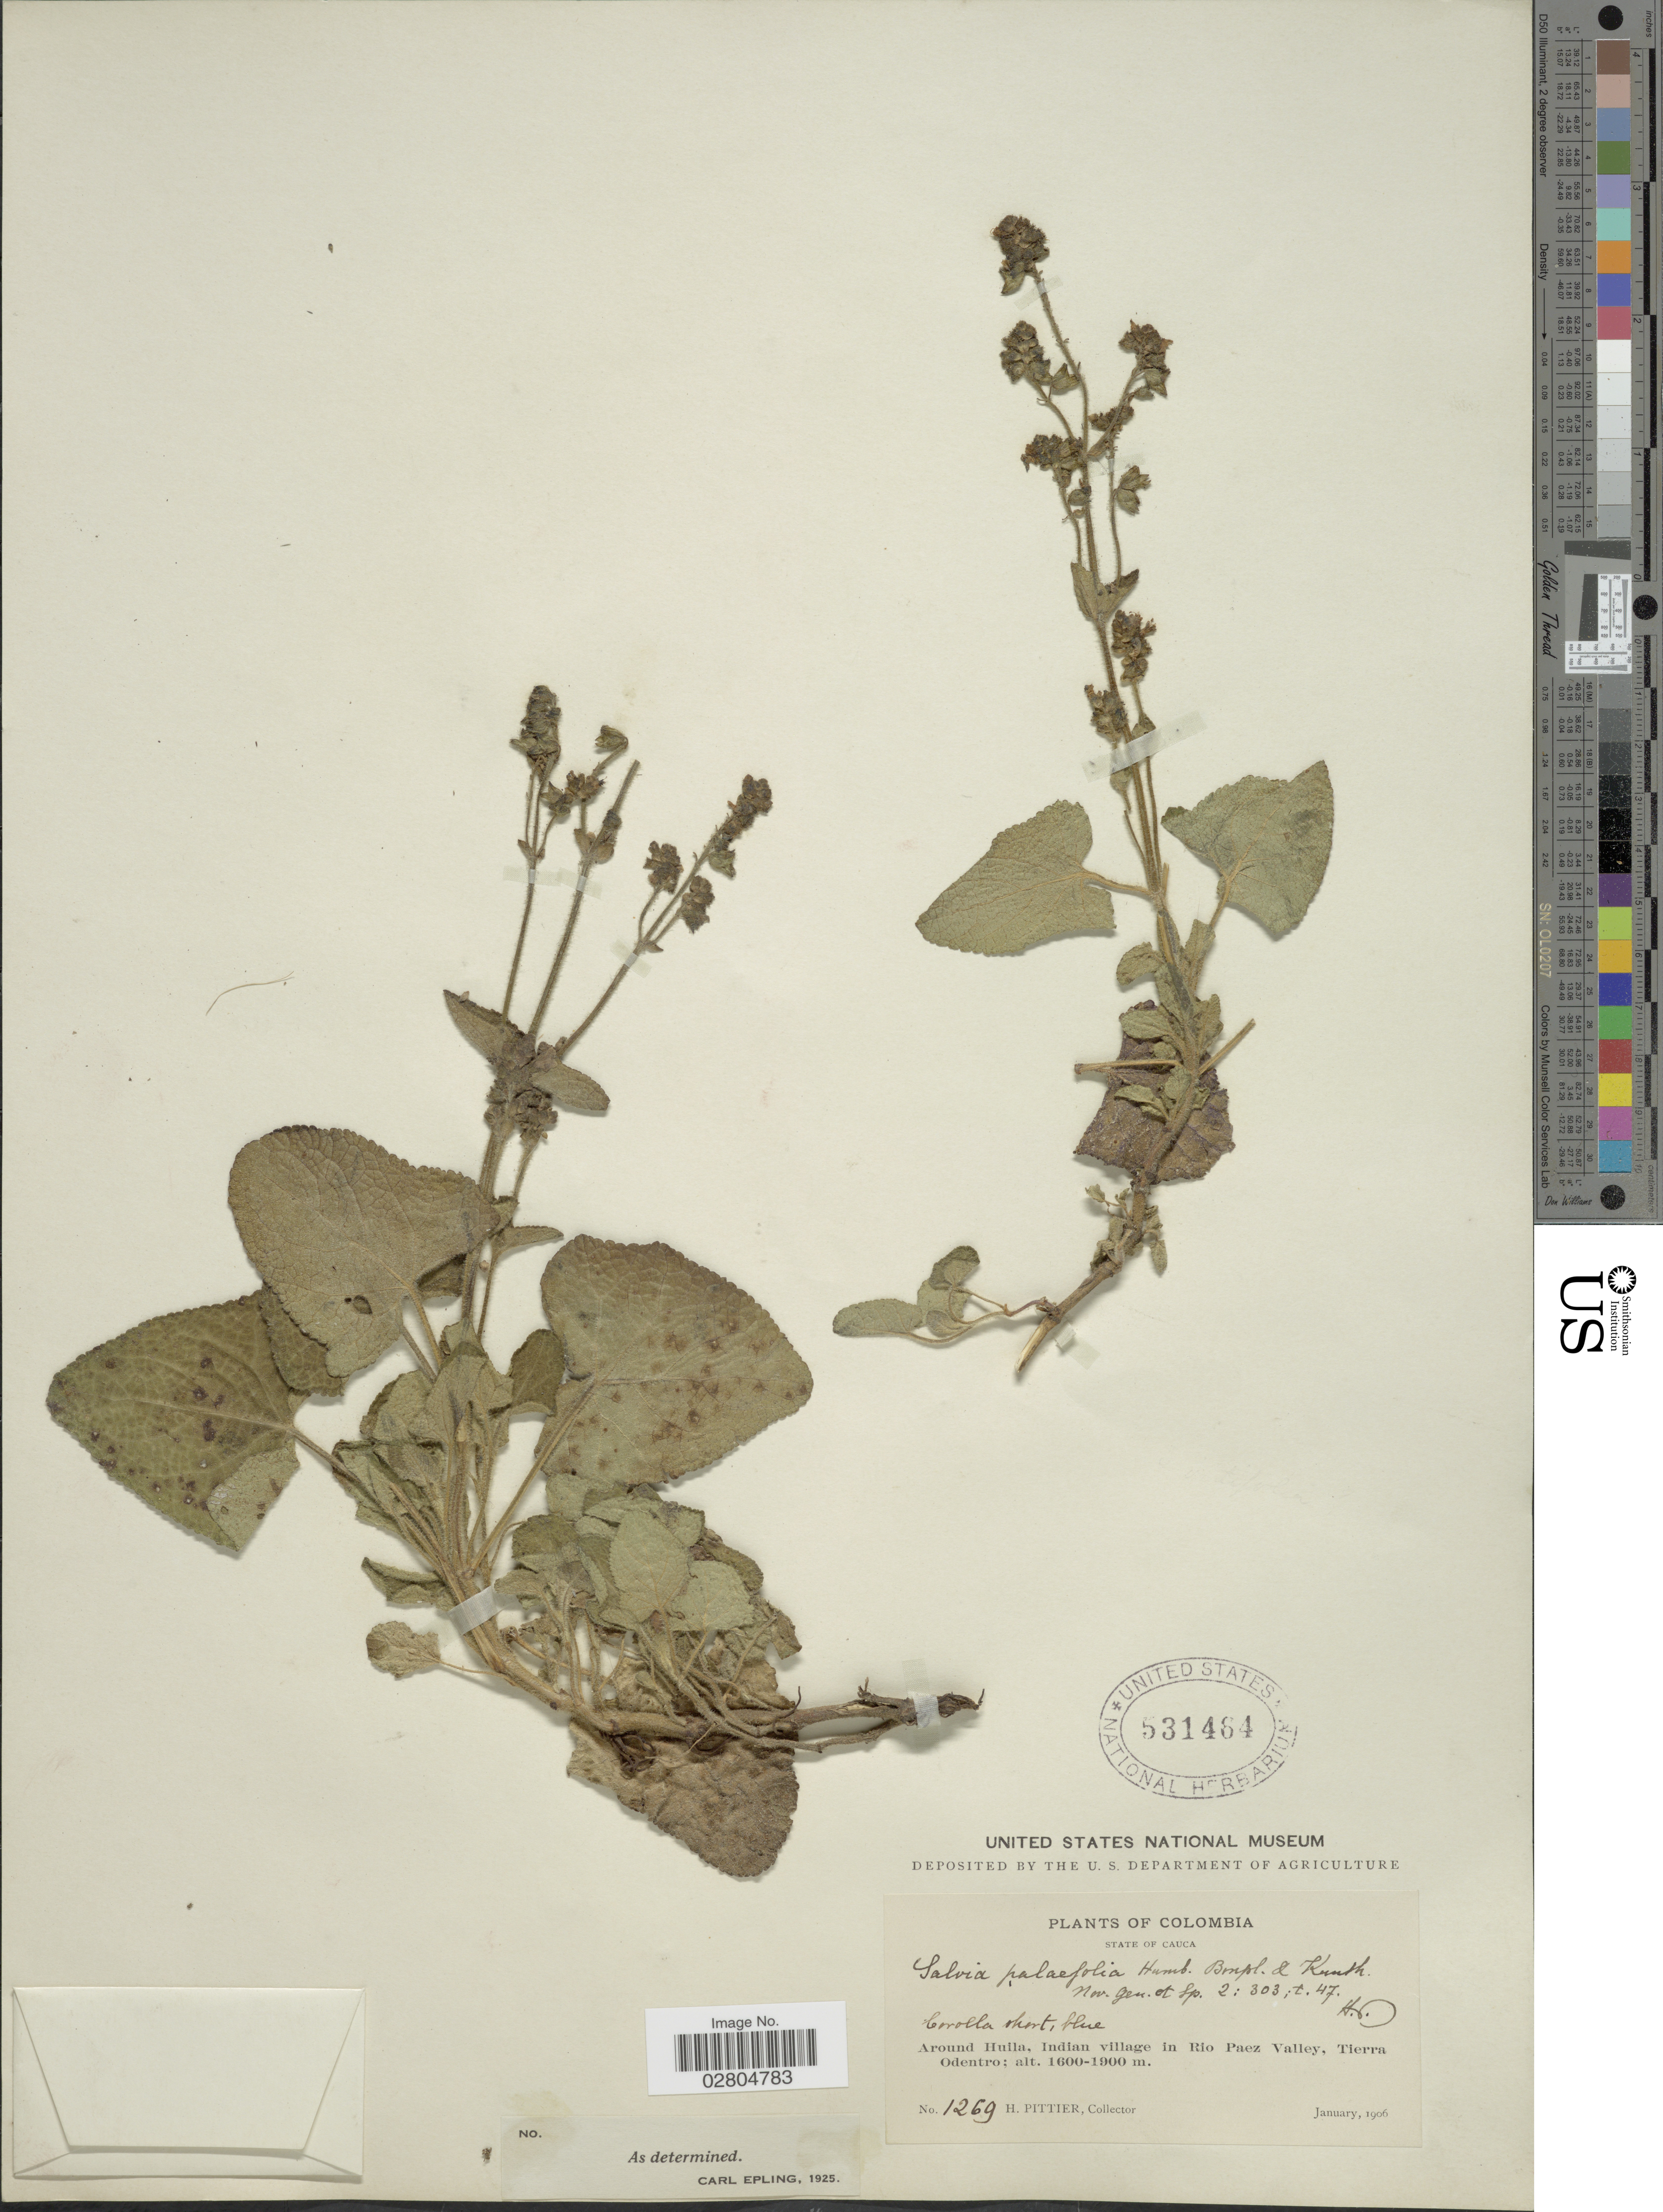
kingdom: Plantae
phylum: Tracheophyta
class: Magnoliopsida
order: Lamiales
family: Lamiaceae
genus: Salvia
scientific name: Salvia palifolia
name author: Kunth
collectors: H. F. Pittier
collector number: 1269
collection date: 1906-01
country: Colombia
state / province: Cauca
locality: Around Huila, Indian village in Rio Paez Valley, Tierra Odentro.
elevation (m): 1600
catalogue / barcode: US 531464